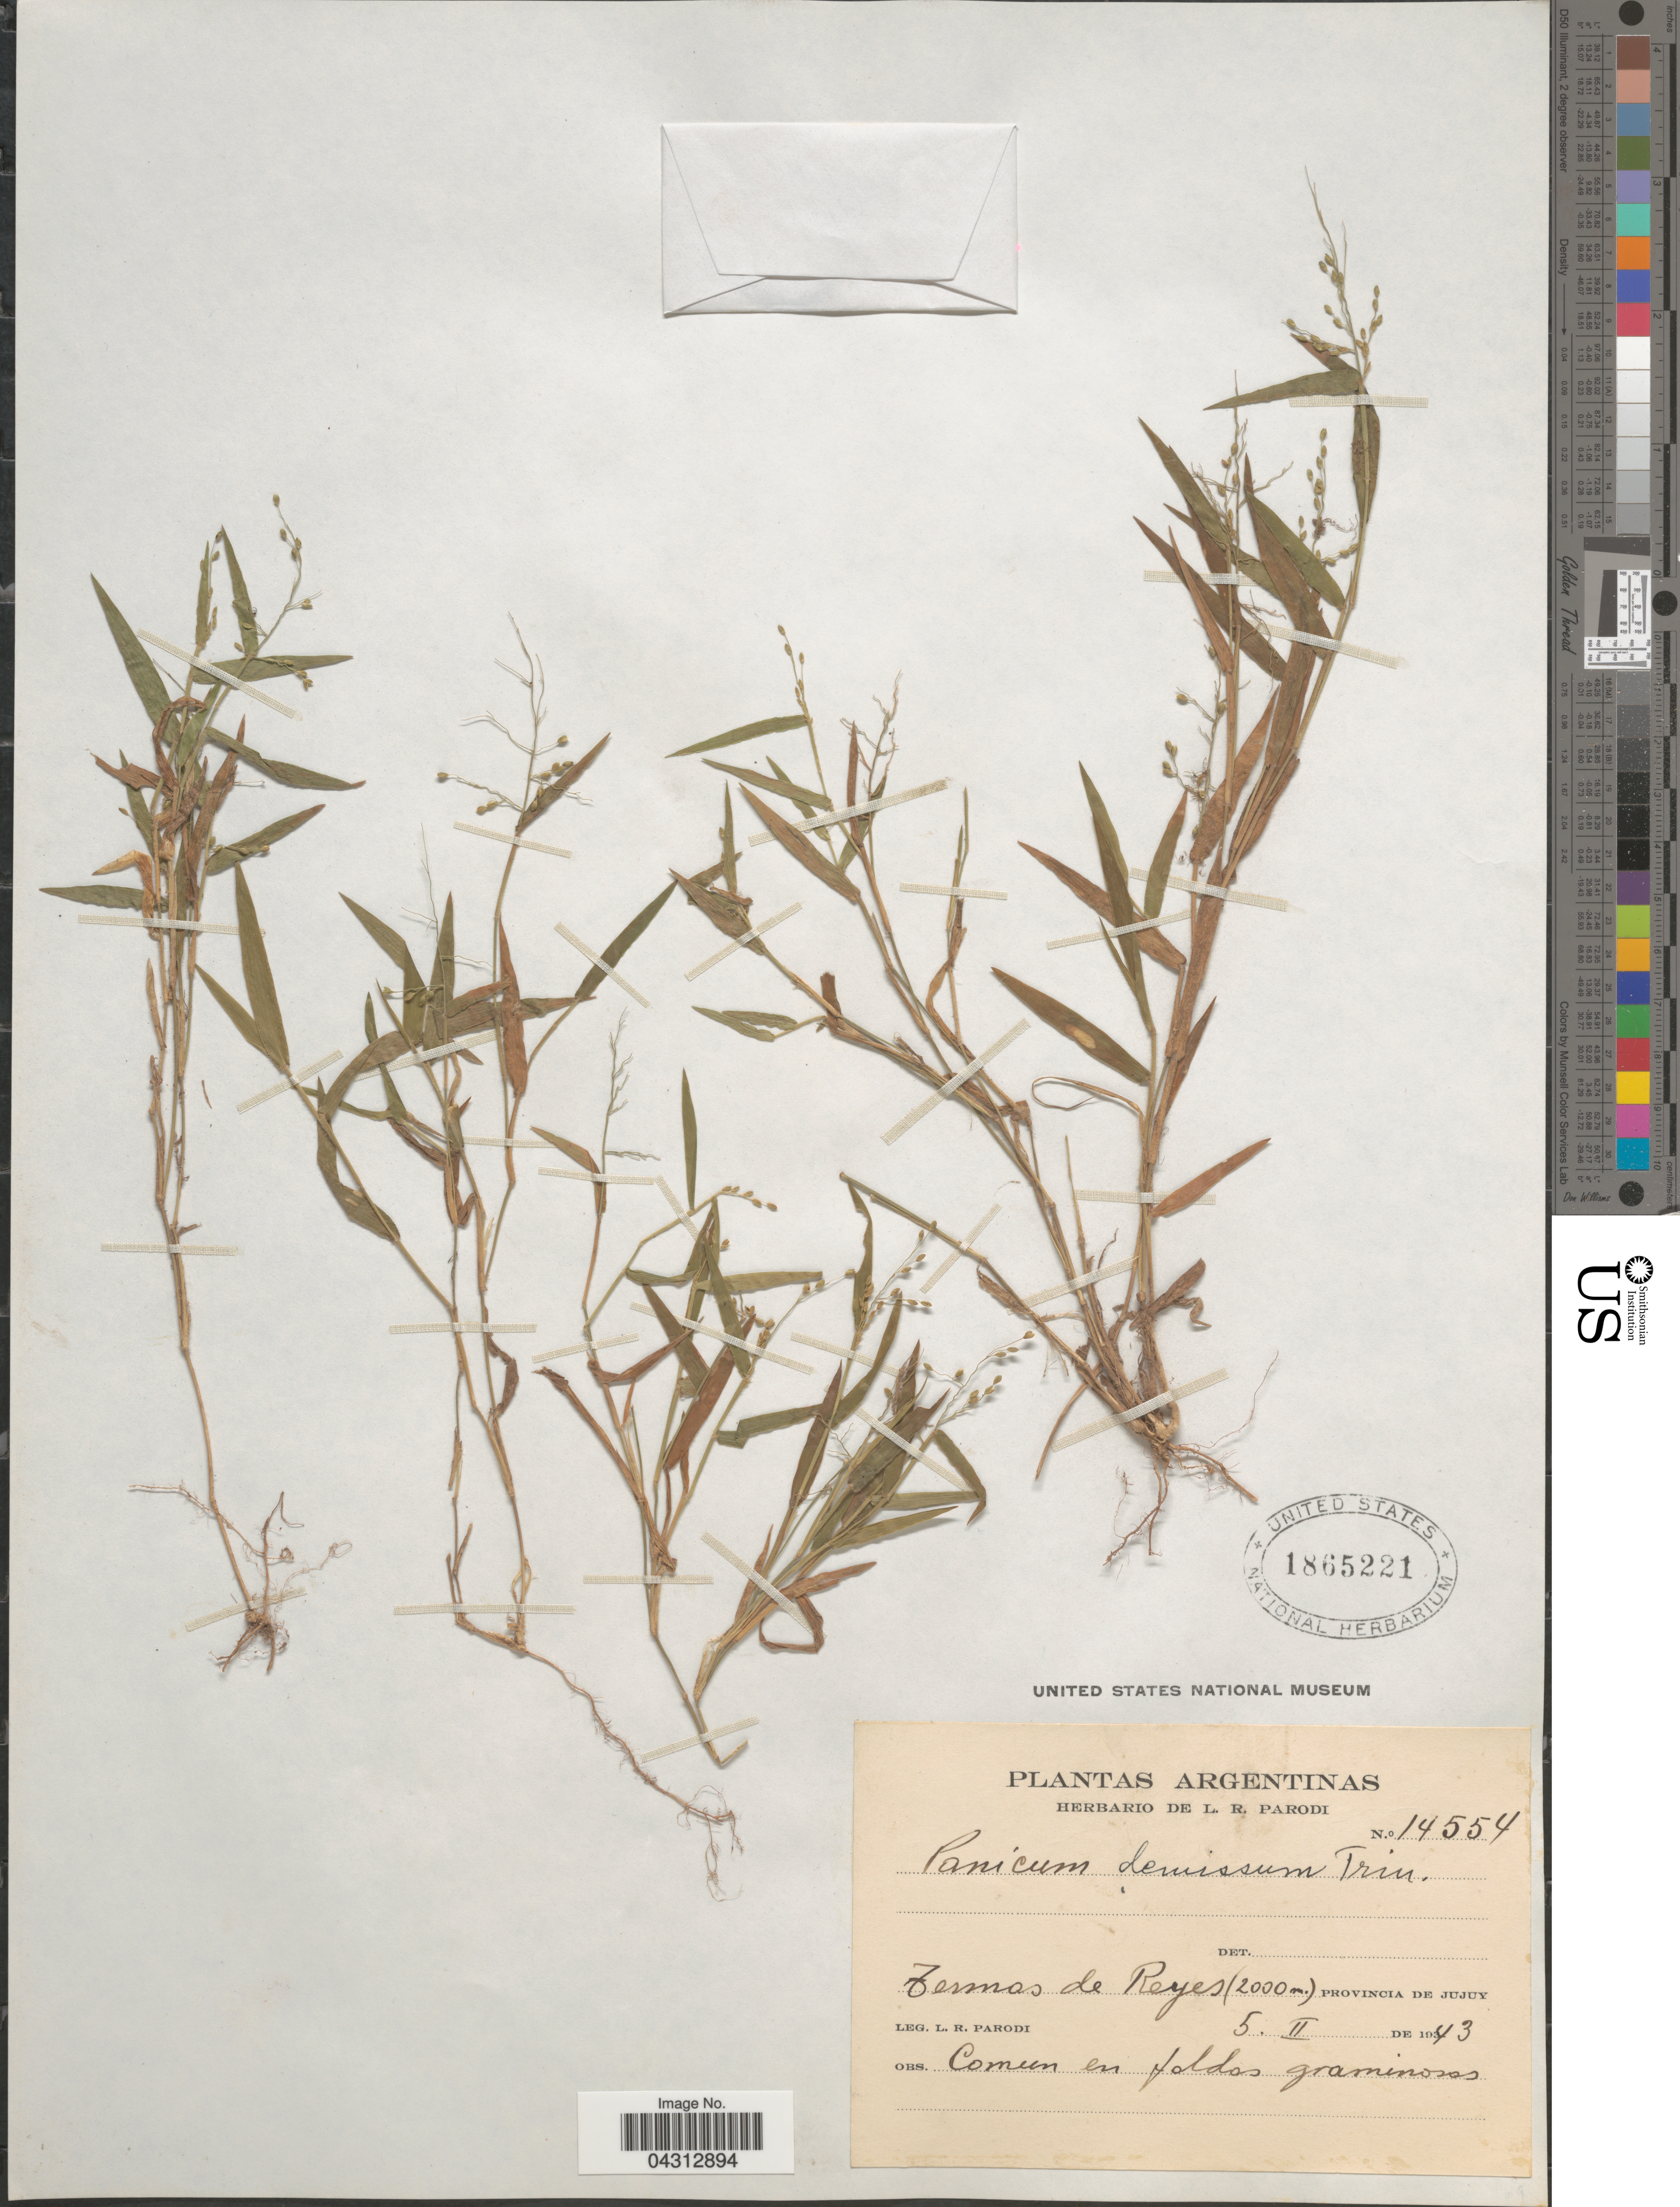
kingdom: Plantae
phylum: Tracheophyta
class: Liliopsida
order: Poales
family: Poaceae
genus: Dichanthelium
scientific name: Dichanthelium sabulorum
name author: (Lam.) Gould & C.A. Clark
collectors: L. R. Parodi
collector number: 14554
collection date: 1943-02-05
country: Argentina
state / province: Jujuy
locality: Termas de Reyes.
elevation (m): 2000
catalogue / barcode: US 1865221